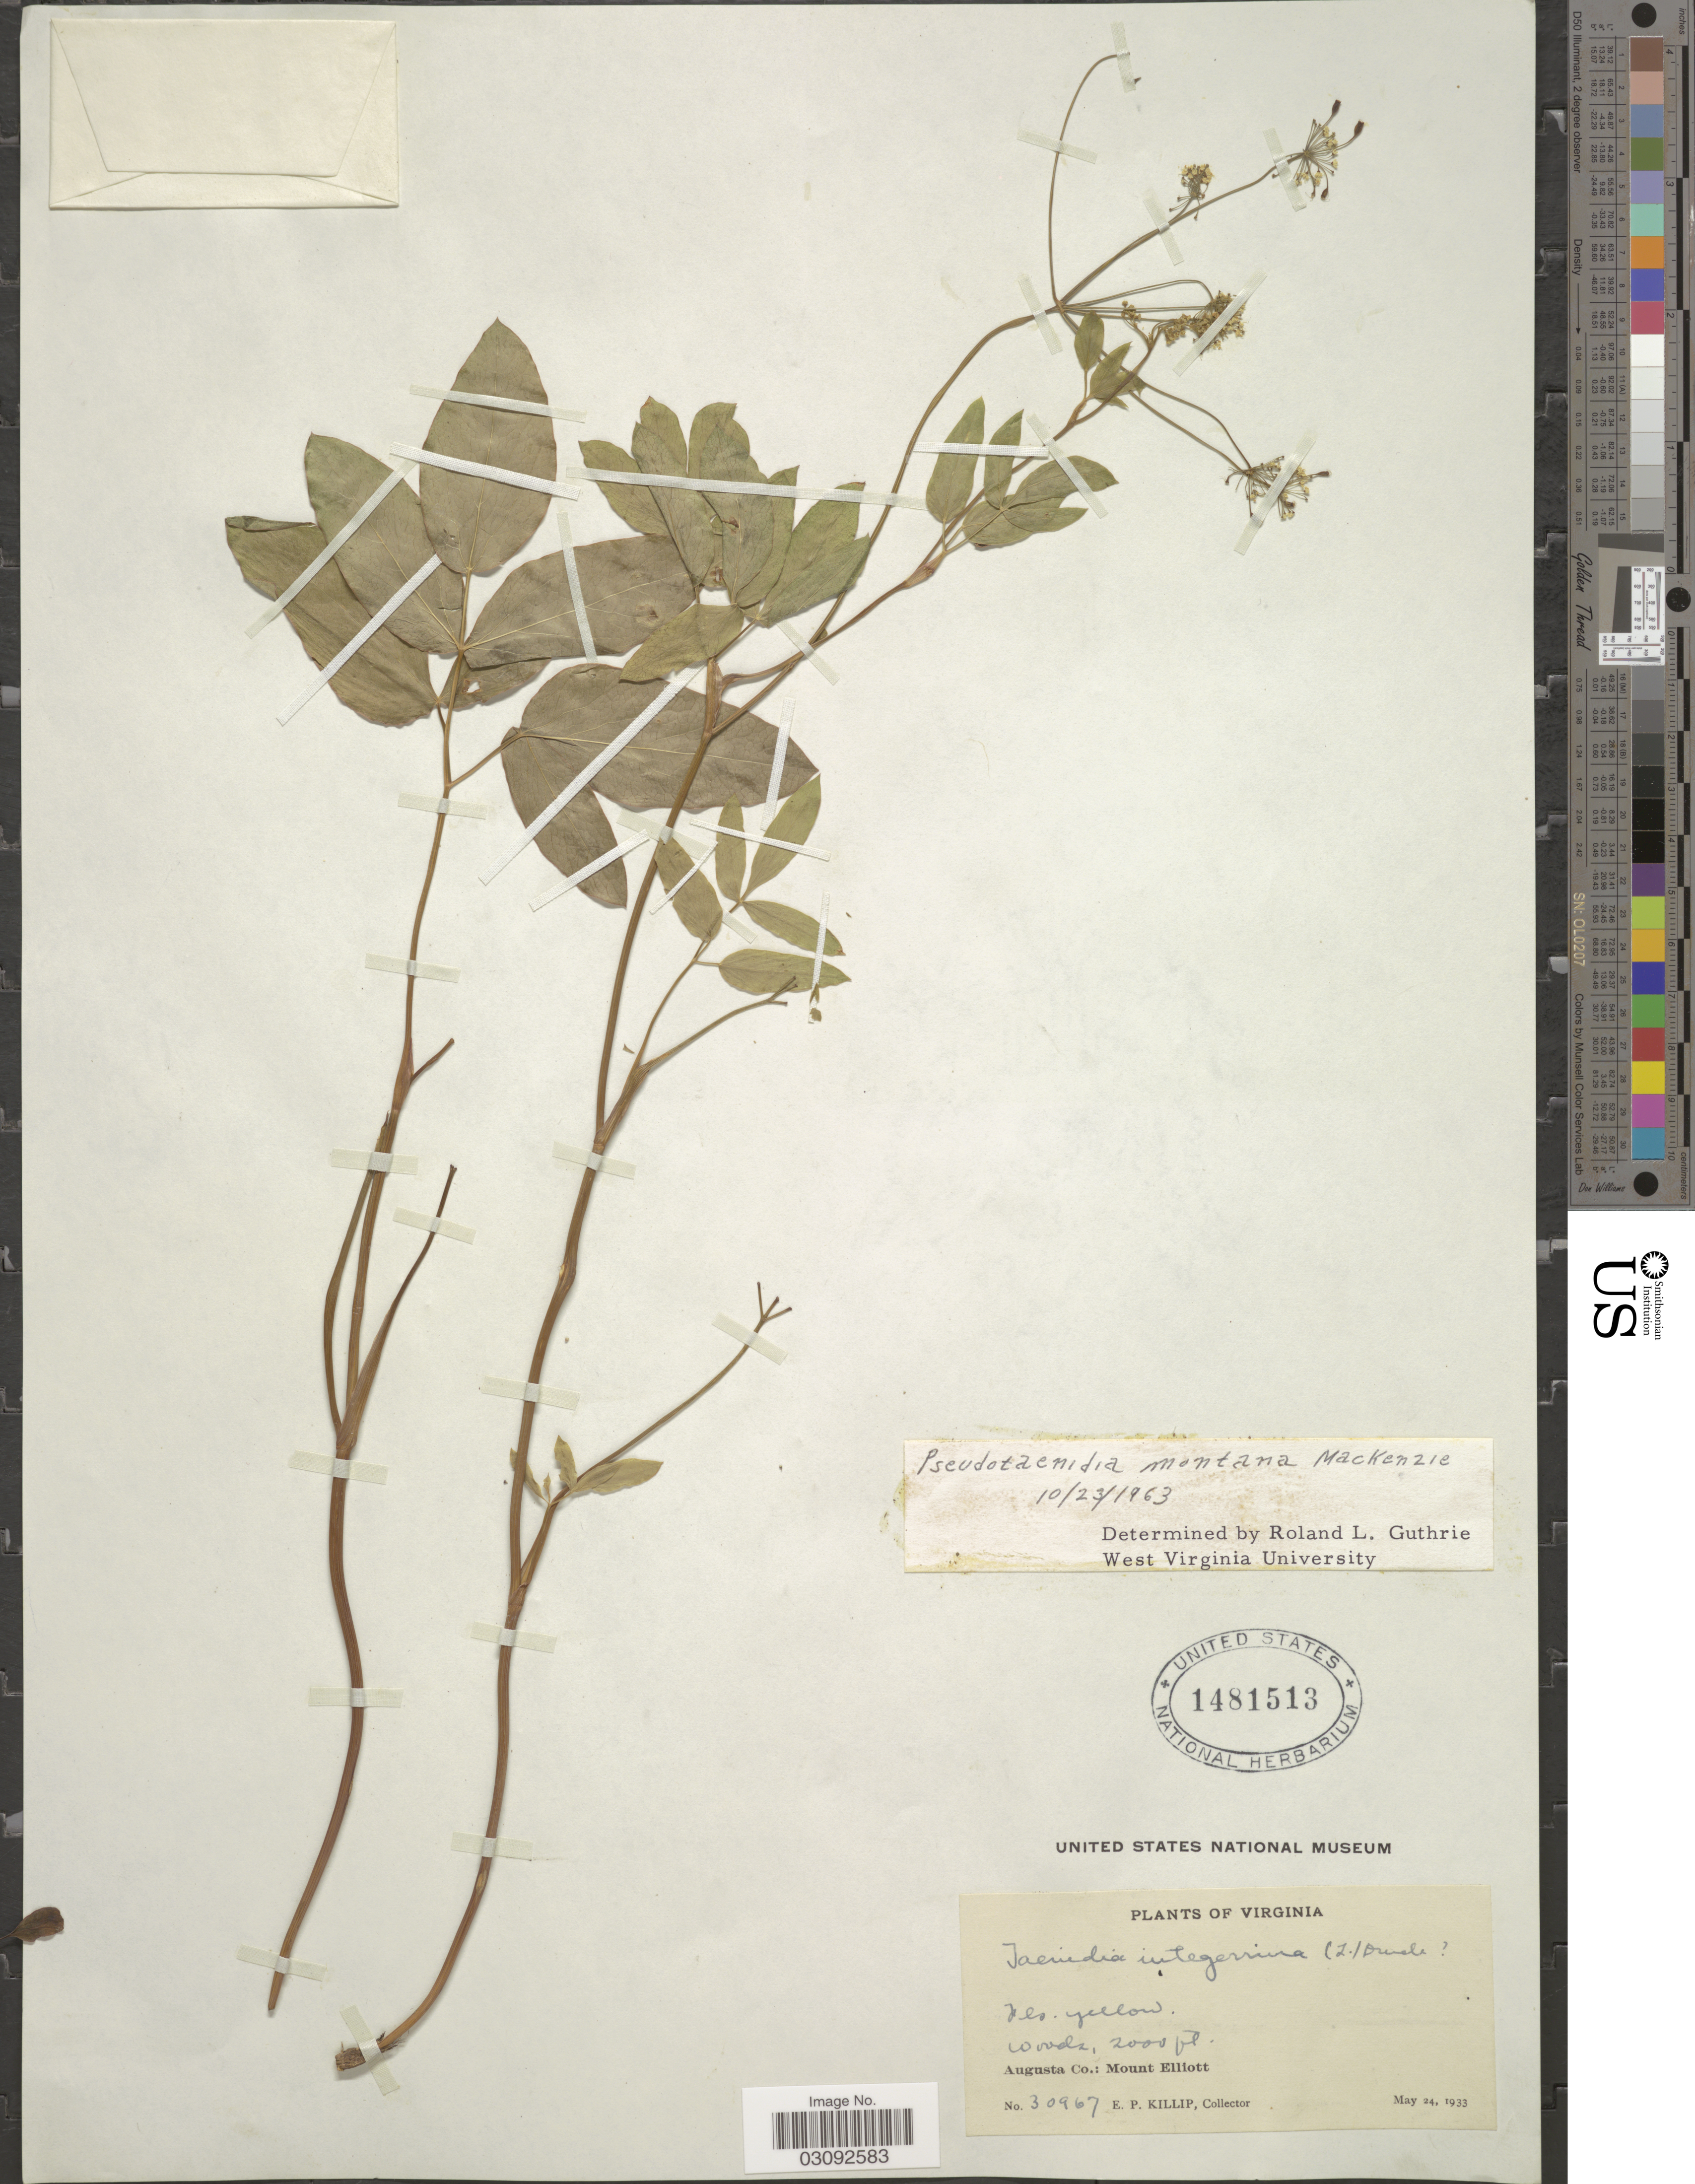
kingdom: Plantae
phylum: Tracheophyta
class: Magnoliopsida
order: Apiales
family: Apiaceae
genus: Pseudotaenidia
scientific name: Pseudotaenidia montana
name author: Mack.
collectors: E. P. Killip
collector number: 30967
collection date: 1933-05-24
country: United States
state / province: Virginia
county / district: Augusta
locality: Augusta Co.: Mount Elliott.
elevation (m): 610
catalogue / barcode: US 1481513